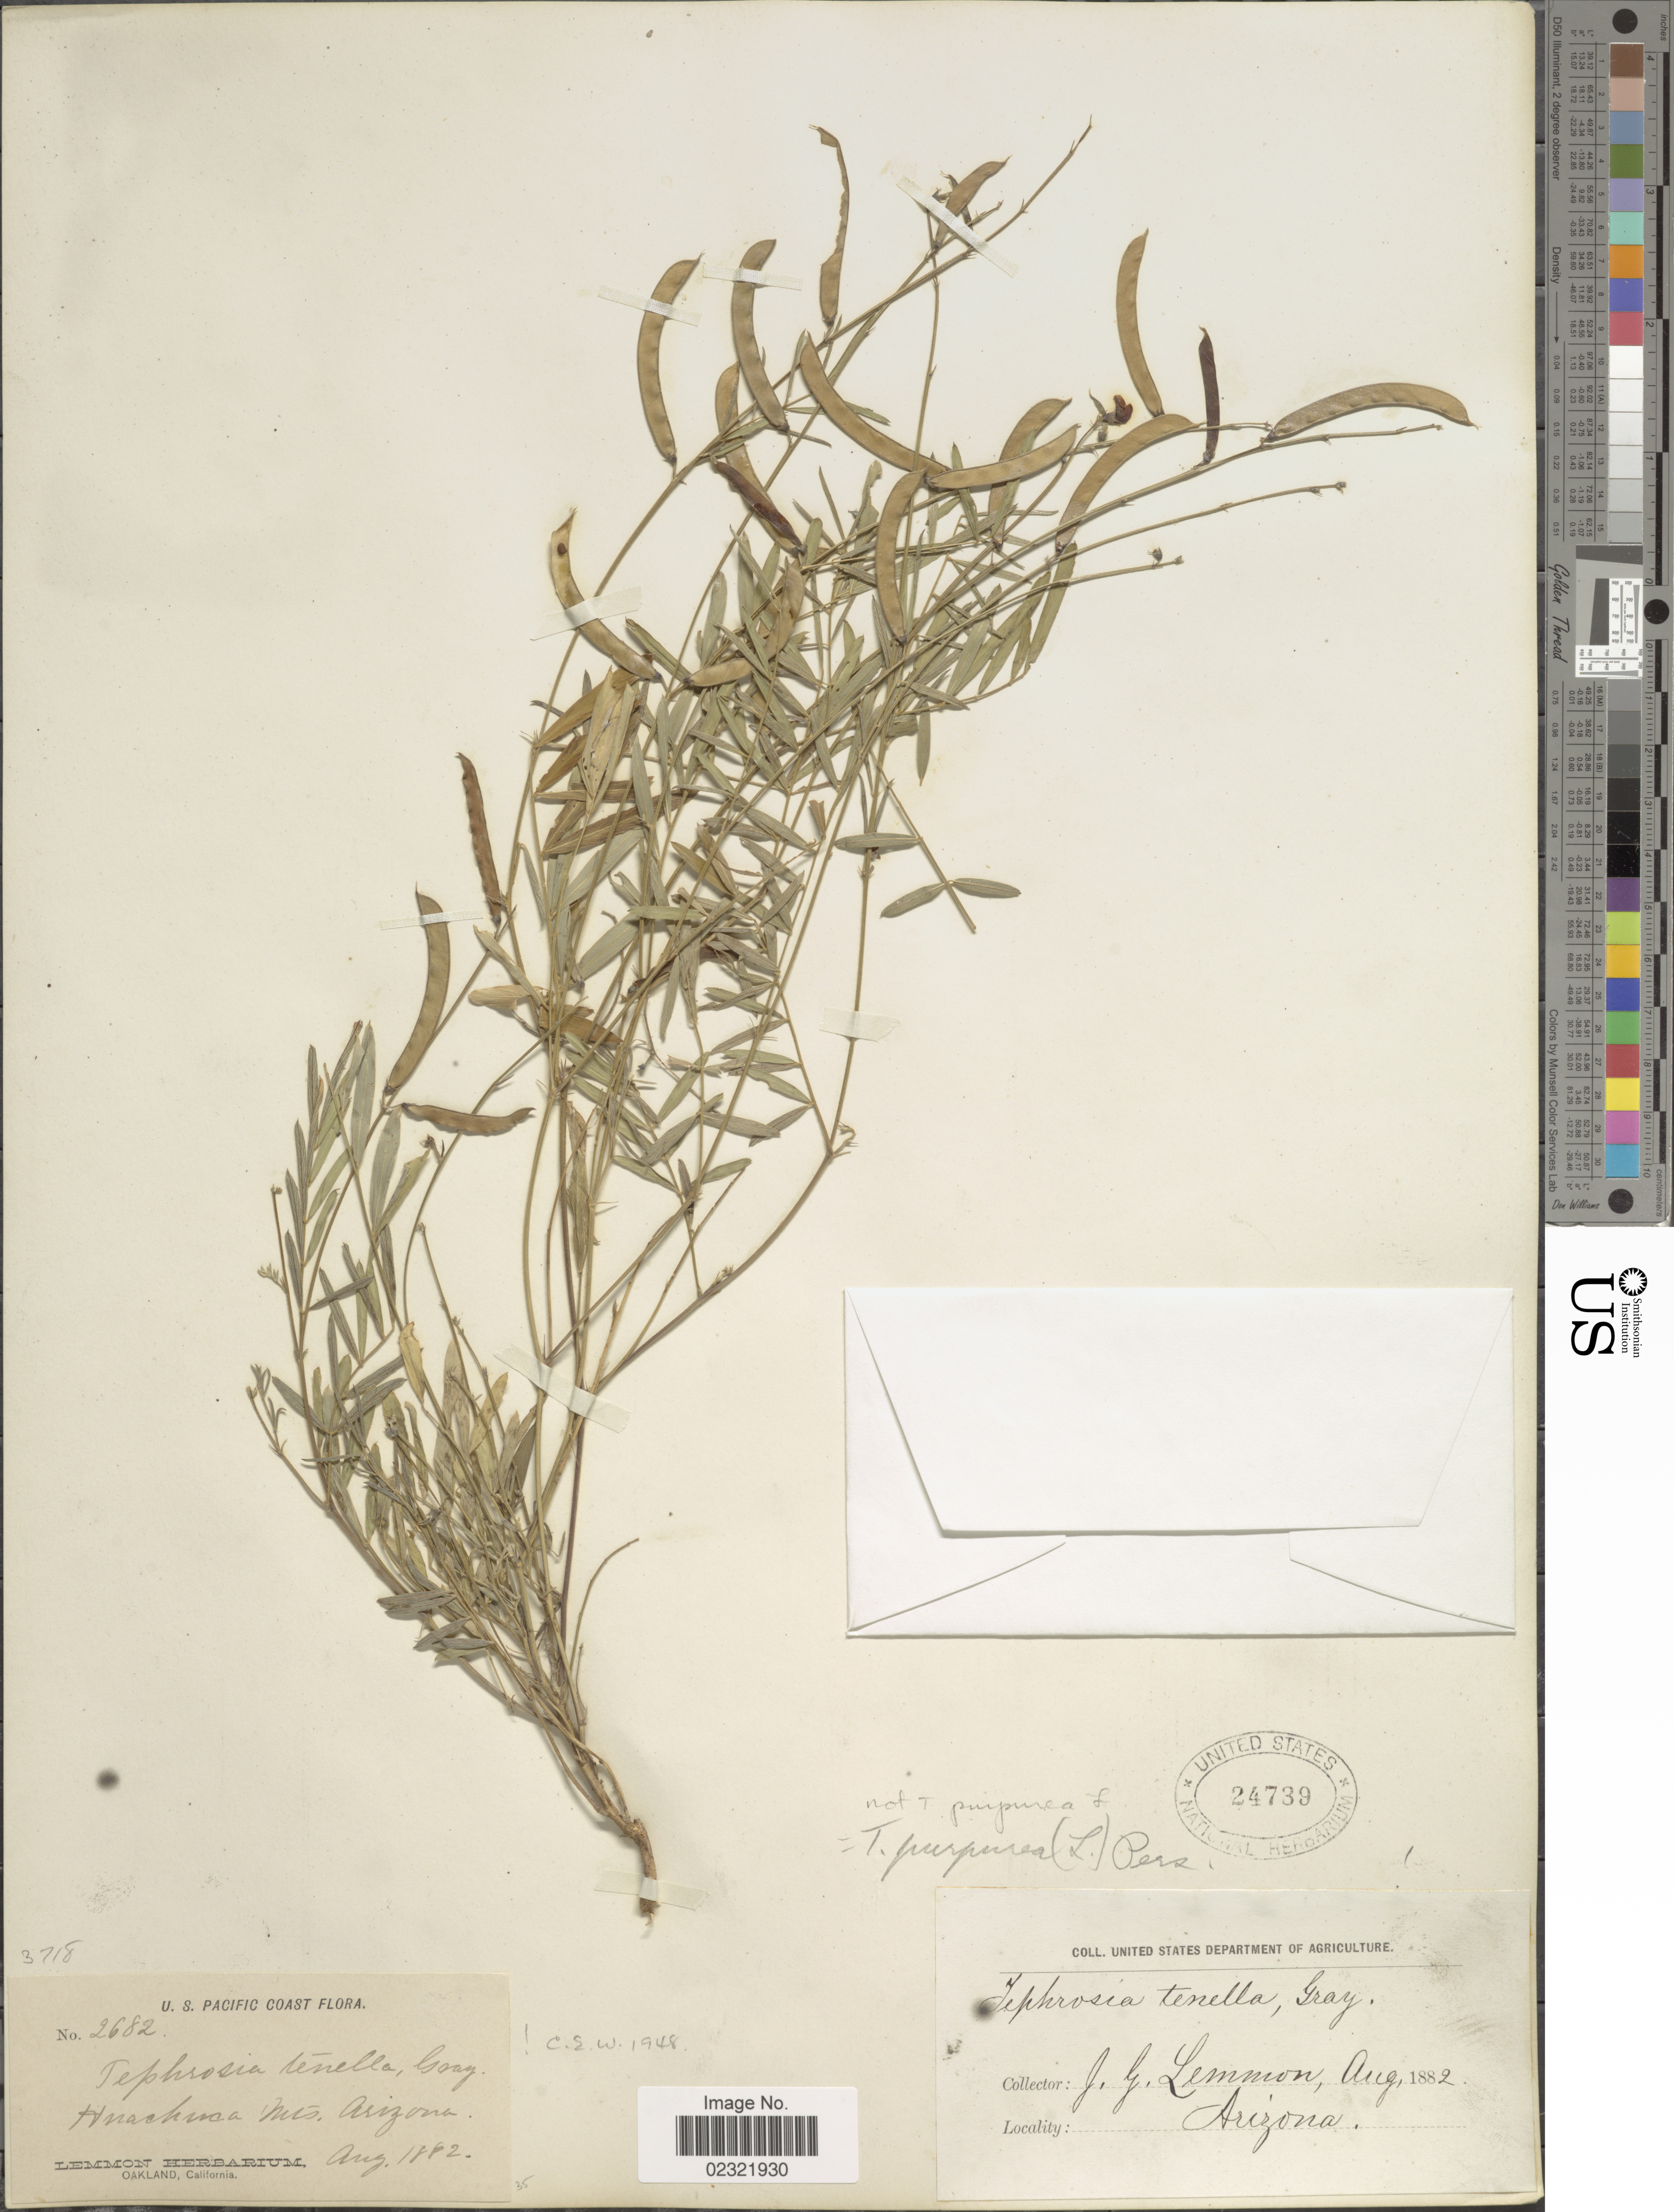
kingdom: Plantae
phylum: Tracheophyta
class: Magnoliopsida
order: Fabales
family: Fabaceae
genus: Tephrosia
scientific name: Tephrosia tenella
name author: A. Gray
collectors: J. Lemmon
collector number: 2682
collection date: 1882-08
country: United States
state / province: Arizona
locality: U.S. Pacific Coast, Huachuca Mts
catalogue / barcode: US 24739